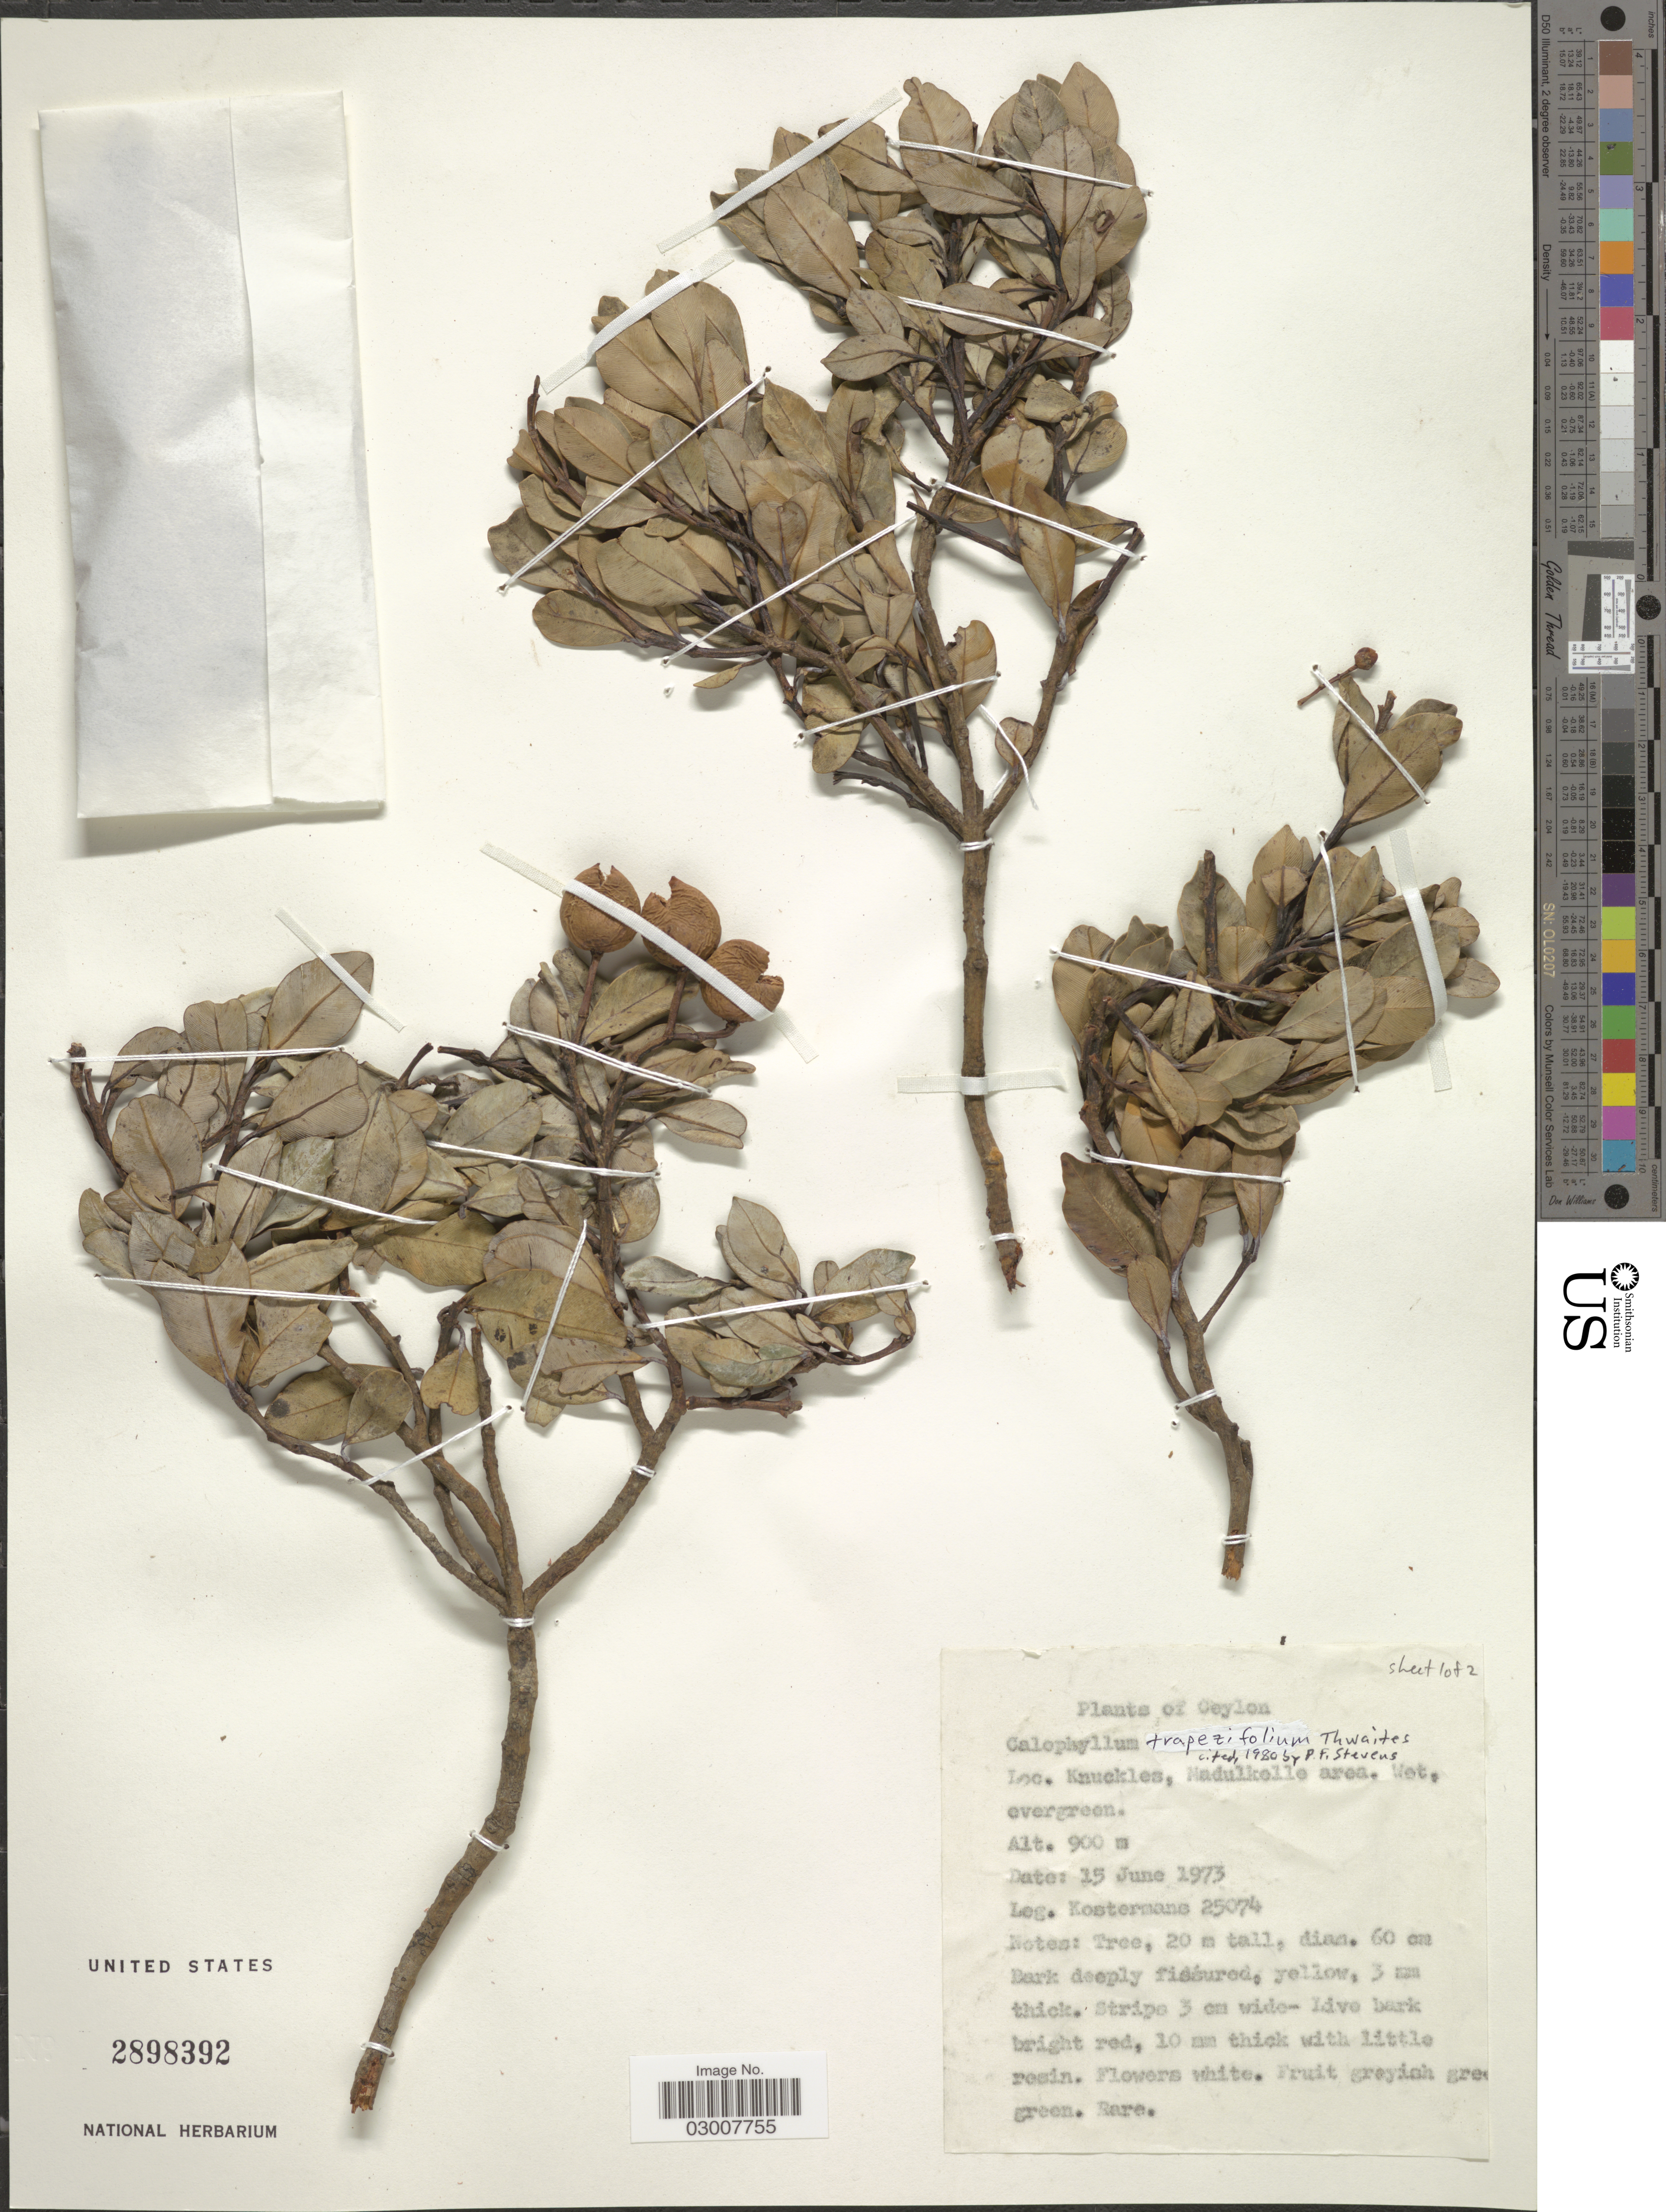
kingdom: Plantae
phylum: Tracheophyta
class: Magnoliopsida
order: Malpighiales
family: Calophyllaceae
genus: Calophyllum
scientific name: Calophyllum trapezifolium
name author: Thwaites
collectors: Kostermans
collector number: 25074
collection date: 1973-06-15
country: Sri Lanka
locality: Ceylon. Knuckles, Madulkelle area.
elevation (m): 900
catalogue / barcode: US 2898392